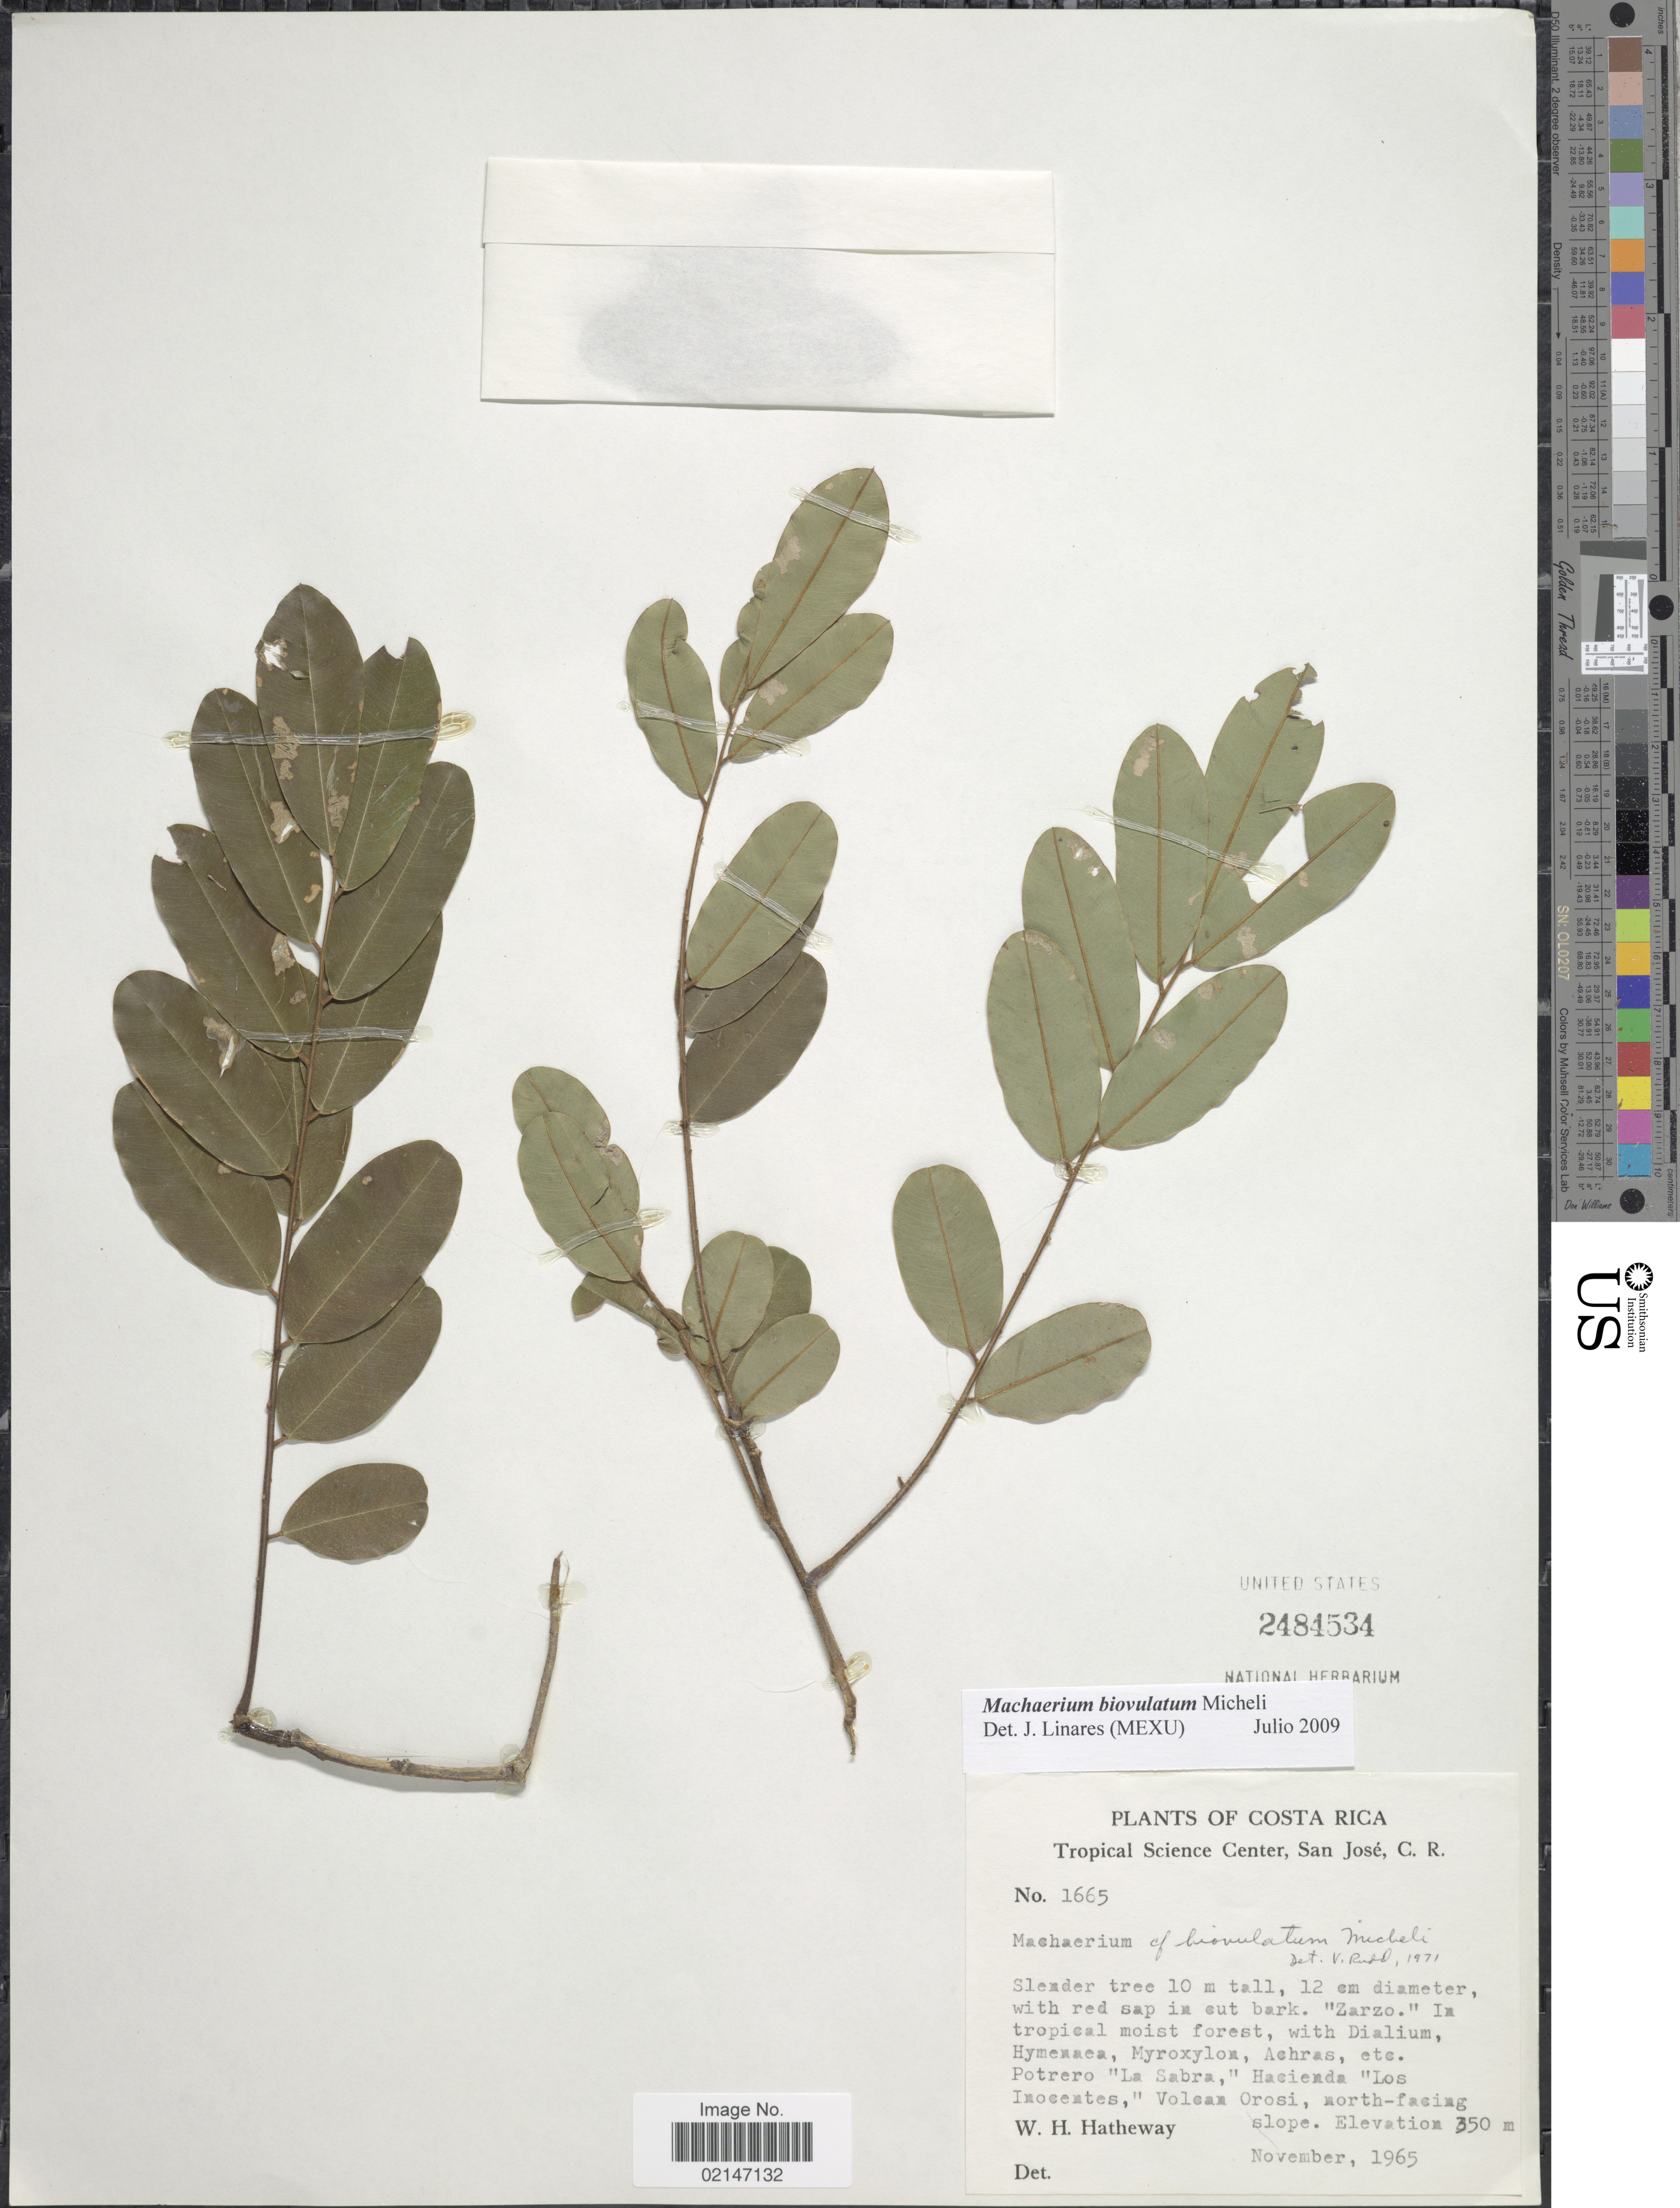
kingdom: Plantae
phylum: Tracheophyta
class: Magnoliopsida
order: Fabales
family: Fabaceae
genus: Machaerium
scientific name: Machaerium biovulatum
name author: Micheli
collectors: W. H. Hatheway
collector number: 1665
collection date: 1965-11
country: Costa Rica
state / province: San José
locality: Tropical Science Center, Potrero "La Sabra", Hacienda "Los Inocentes", Volcan Orosi, north-facing slope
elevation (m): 350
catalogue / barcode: US 2484534